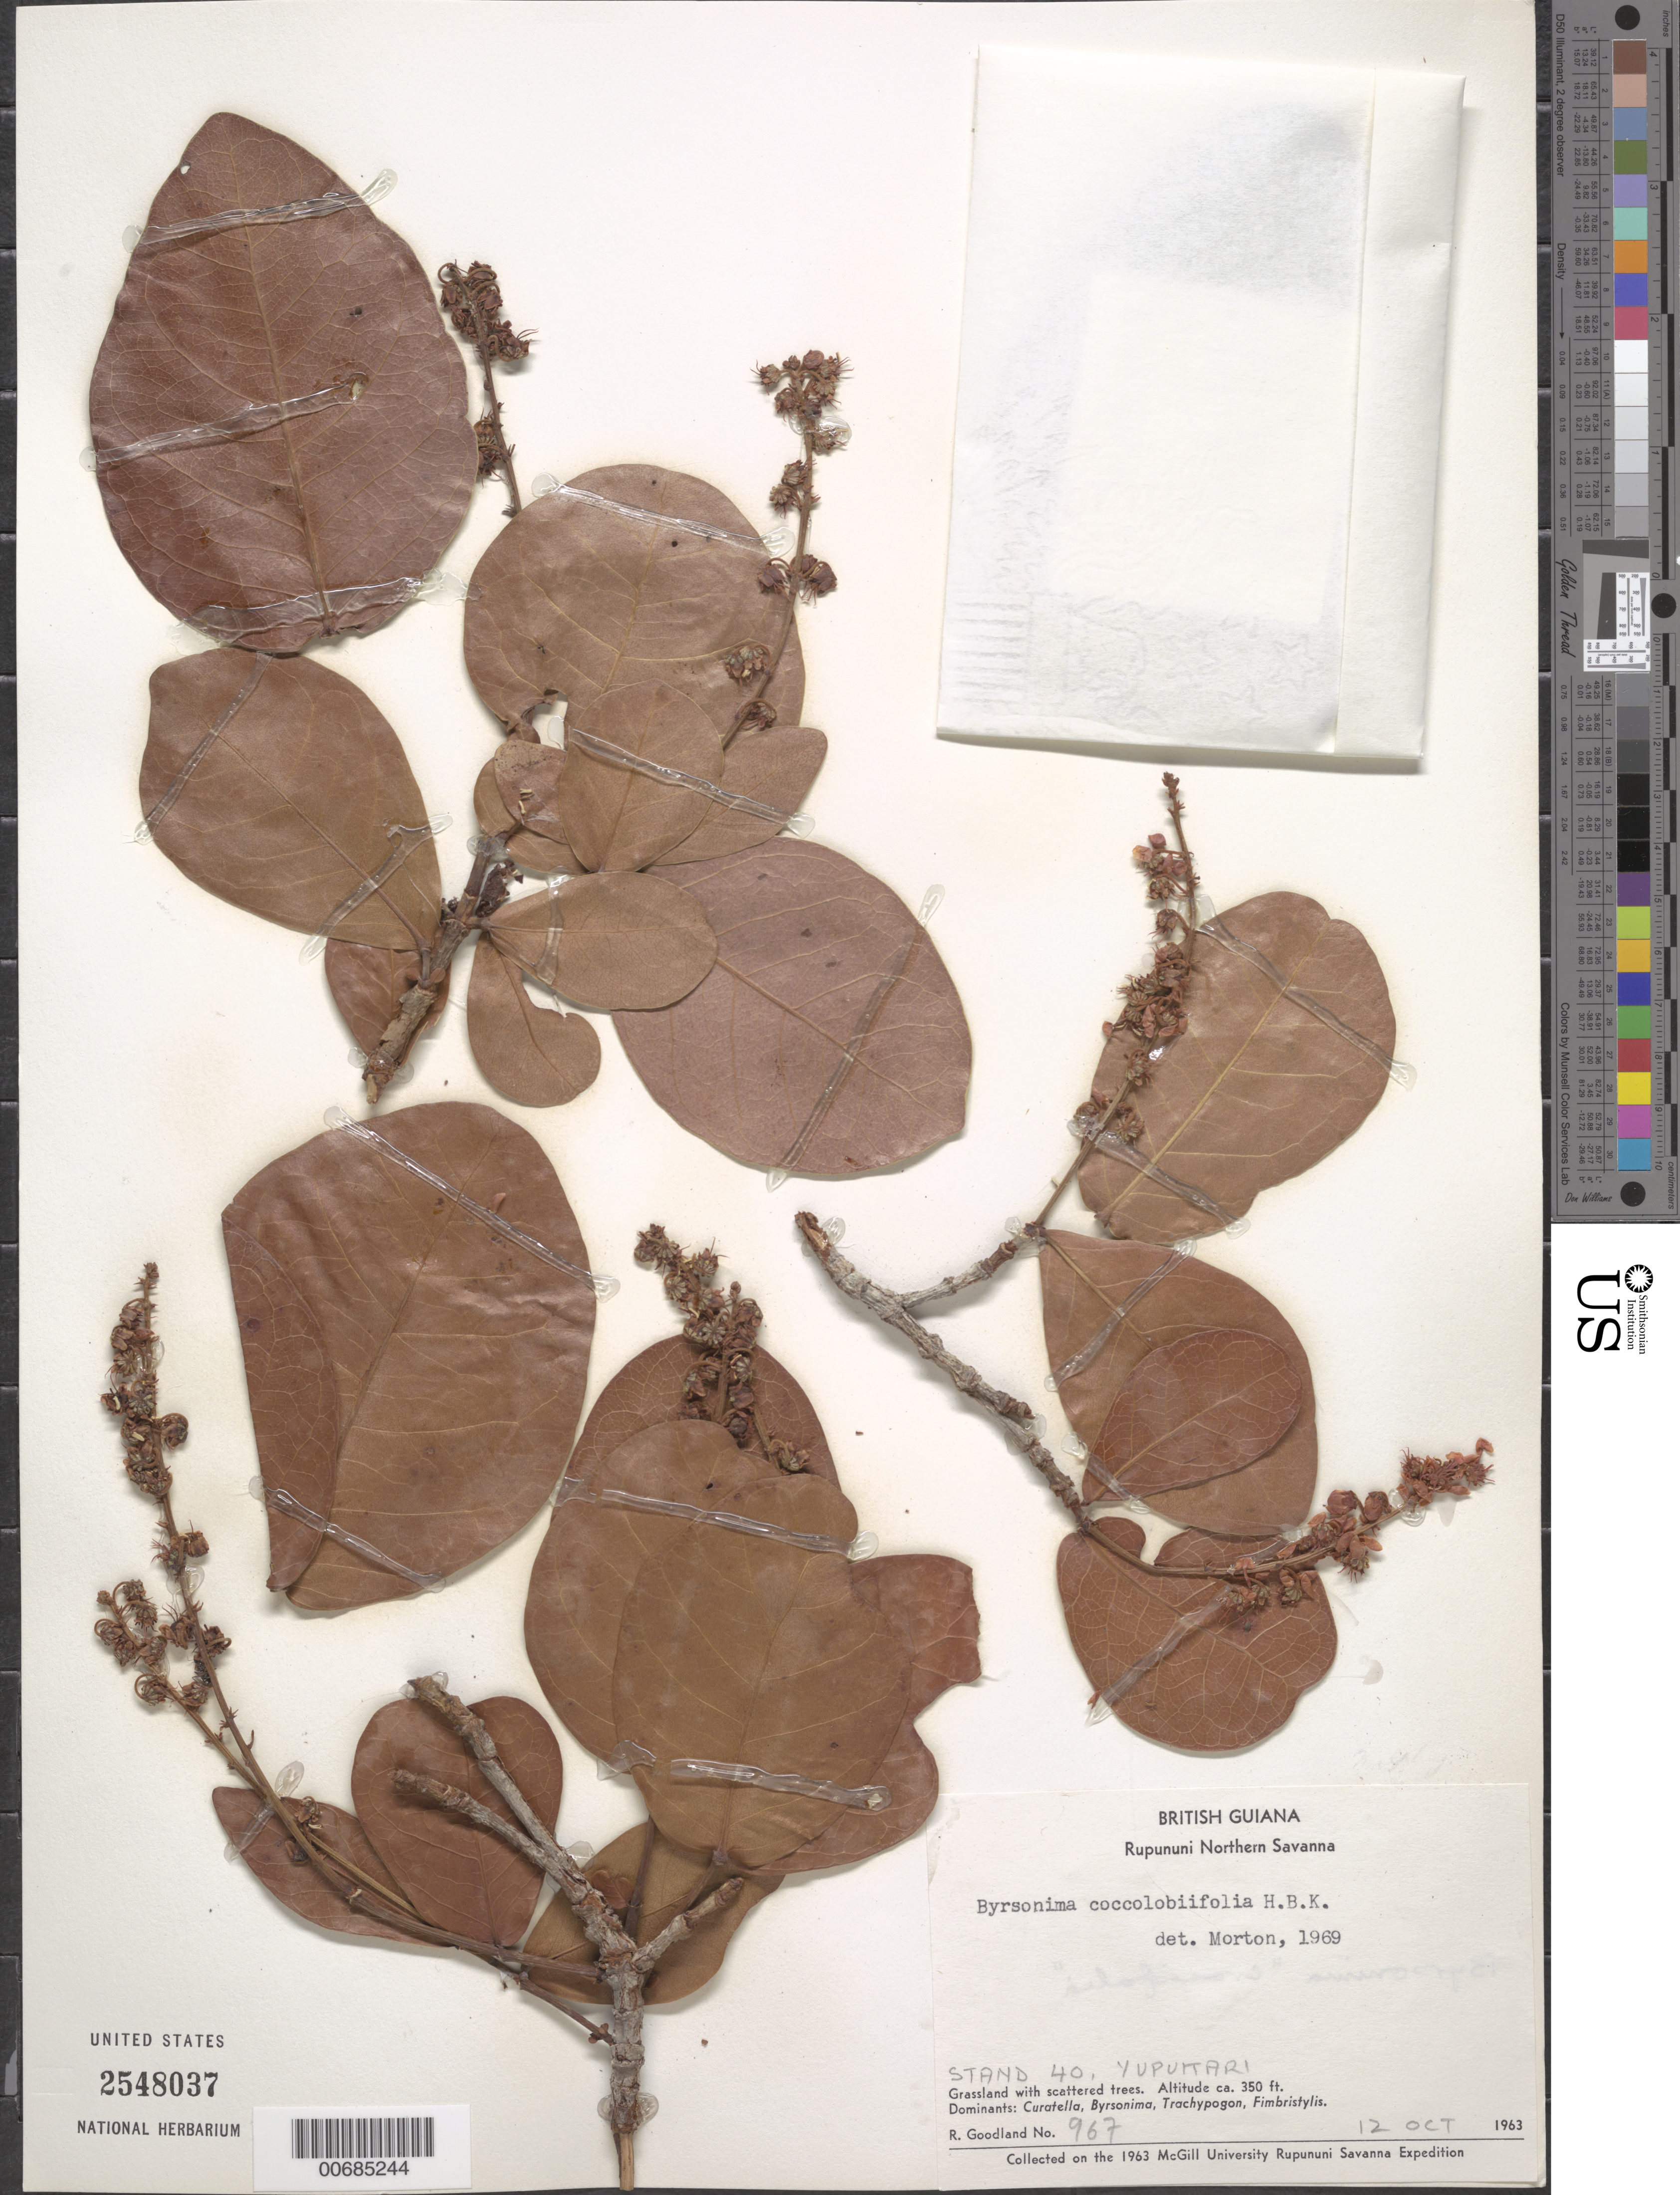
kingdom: Plantae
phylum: Tracheophyta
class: Magnoliopsida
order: Malpighiales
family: Malpighiaceae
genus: Byrsonima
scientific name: Byrsonima coccolobifolia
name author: Kunth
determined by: Morton, --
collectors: R. Goodland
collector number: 967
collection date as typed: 12-Oct-63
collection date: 1963-10-12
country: Guyana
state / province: U. Takutu-U. Essequibo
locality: Rupununi Northern Savanna, Yupukari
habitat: Grassland with scattered trees. Dominants: Curatella, Byrsonima, Trachypogon, Fimbristylis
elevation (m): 107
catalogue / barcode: US 2548037